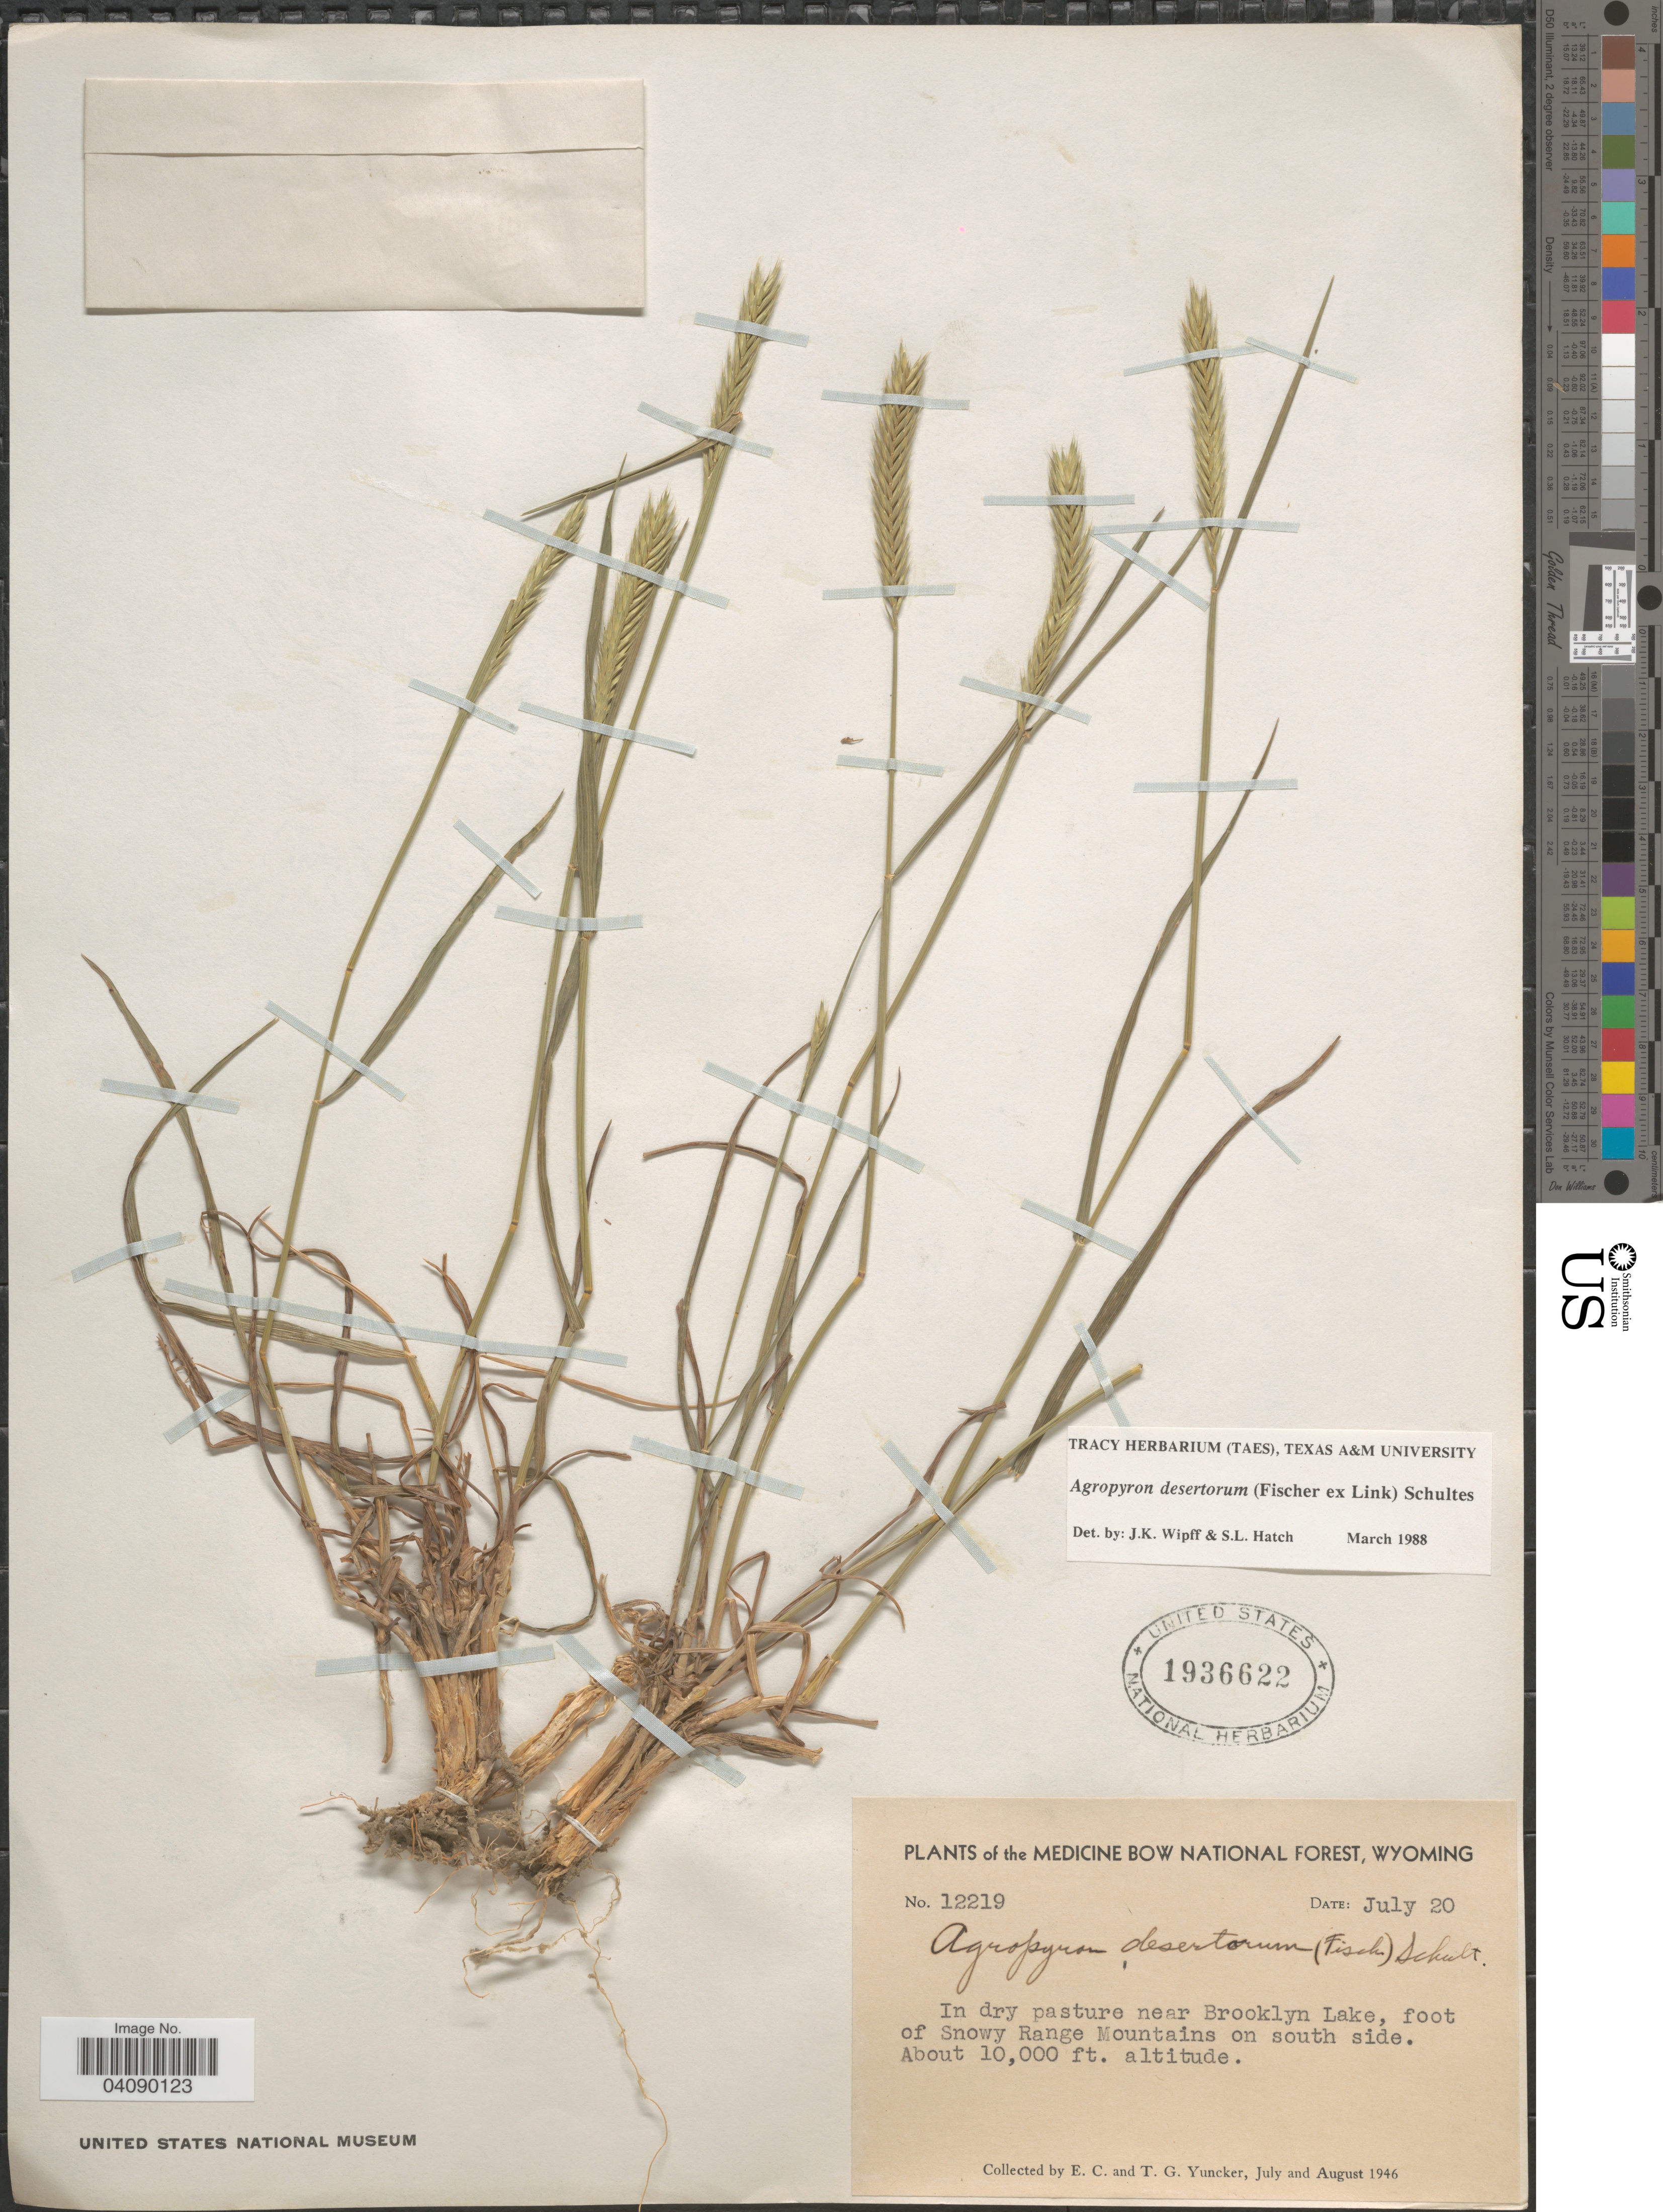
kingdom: Plantae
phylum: Tracheophyta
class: Liliopsida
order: Poales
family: Poaceae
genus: Agropyron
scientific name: Agropyron desertorum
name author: (Fisch. ex Link) Schult.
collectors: E. C. Yuncker & T. G. Yuncker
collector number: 12219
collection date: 1946-07-20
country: United States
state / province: Wyoming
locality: Medicine Bow National Forest. In dry pasture near Brooklyn Lake, foot of Snowy Range Mountains on south side.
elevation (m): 3048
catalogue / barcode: US 1936622